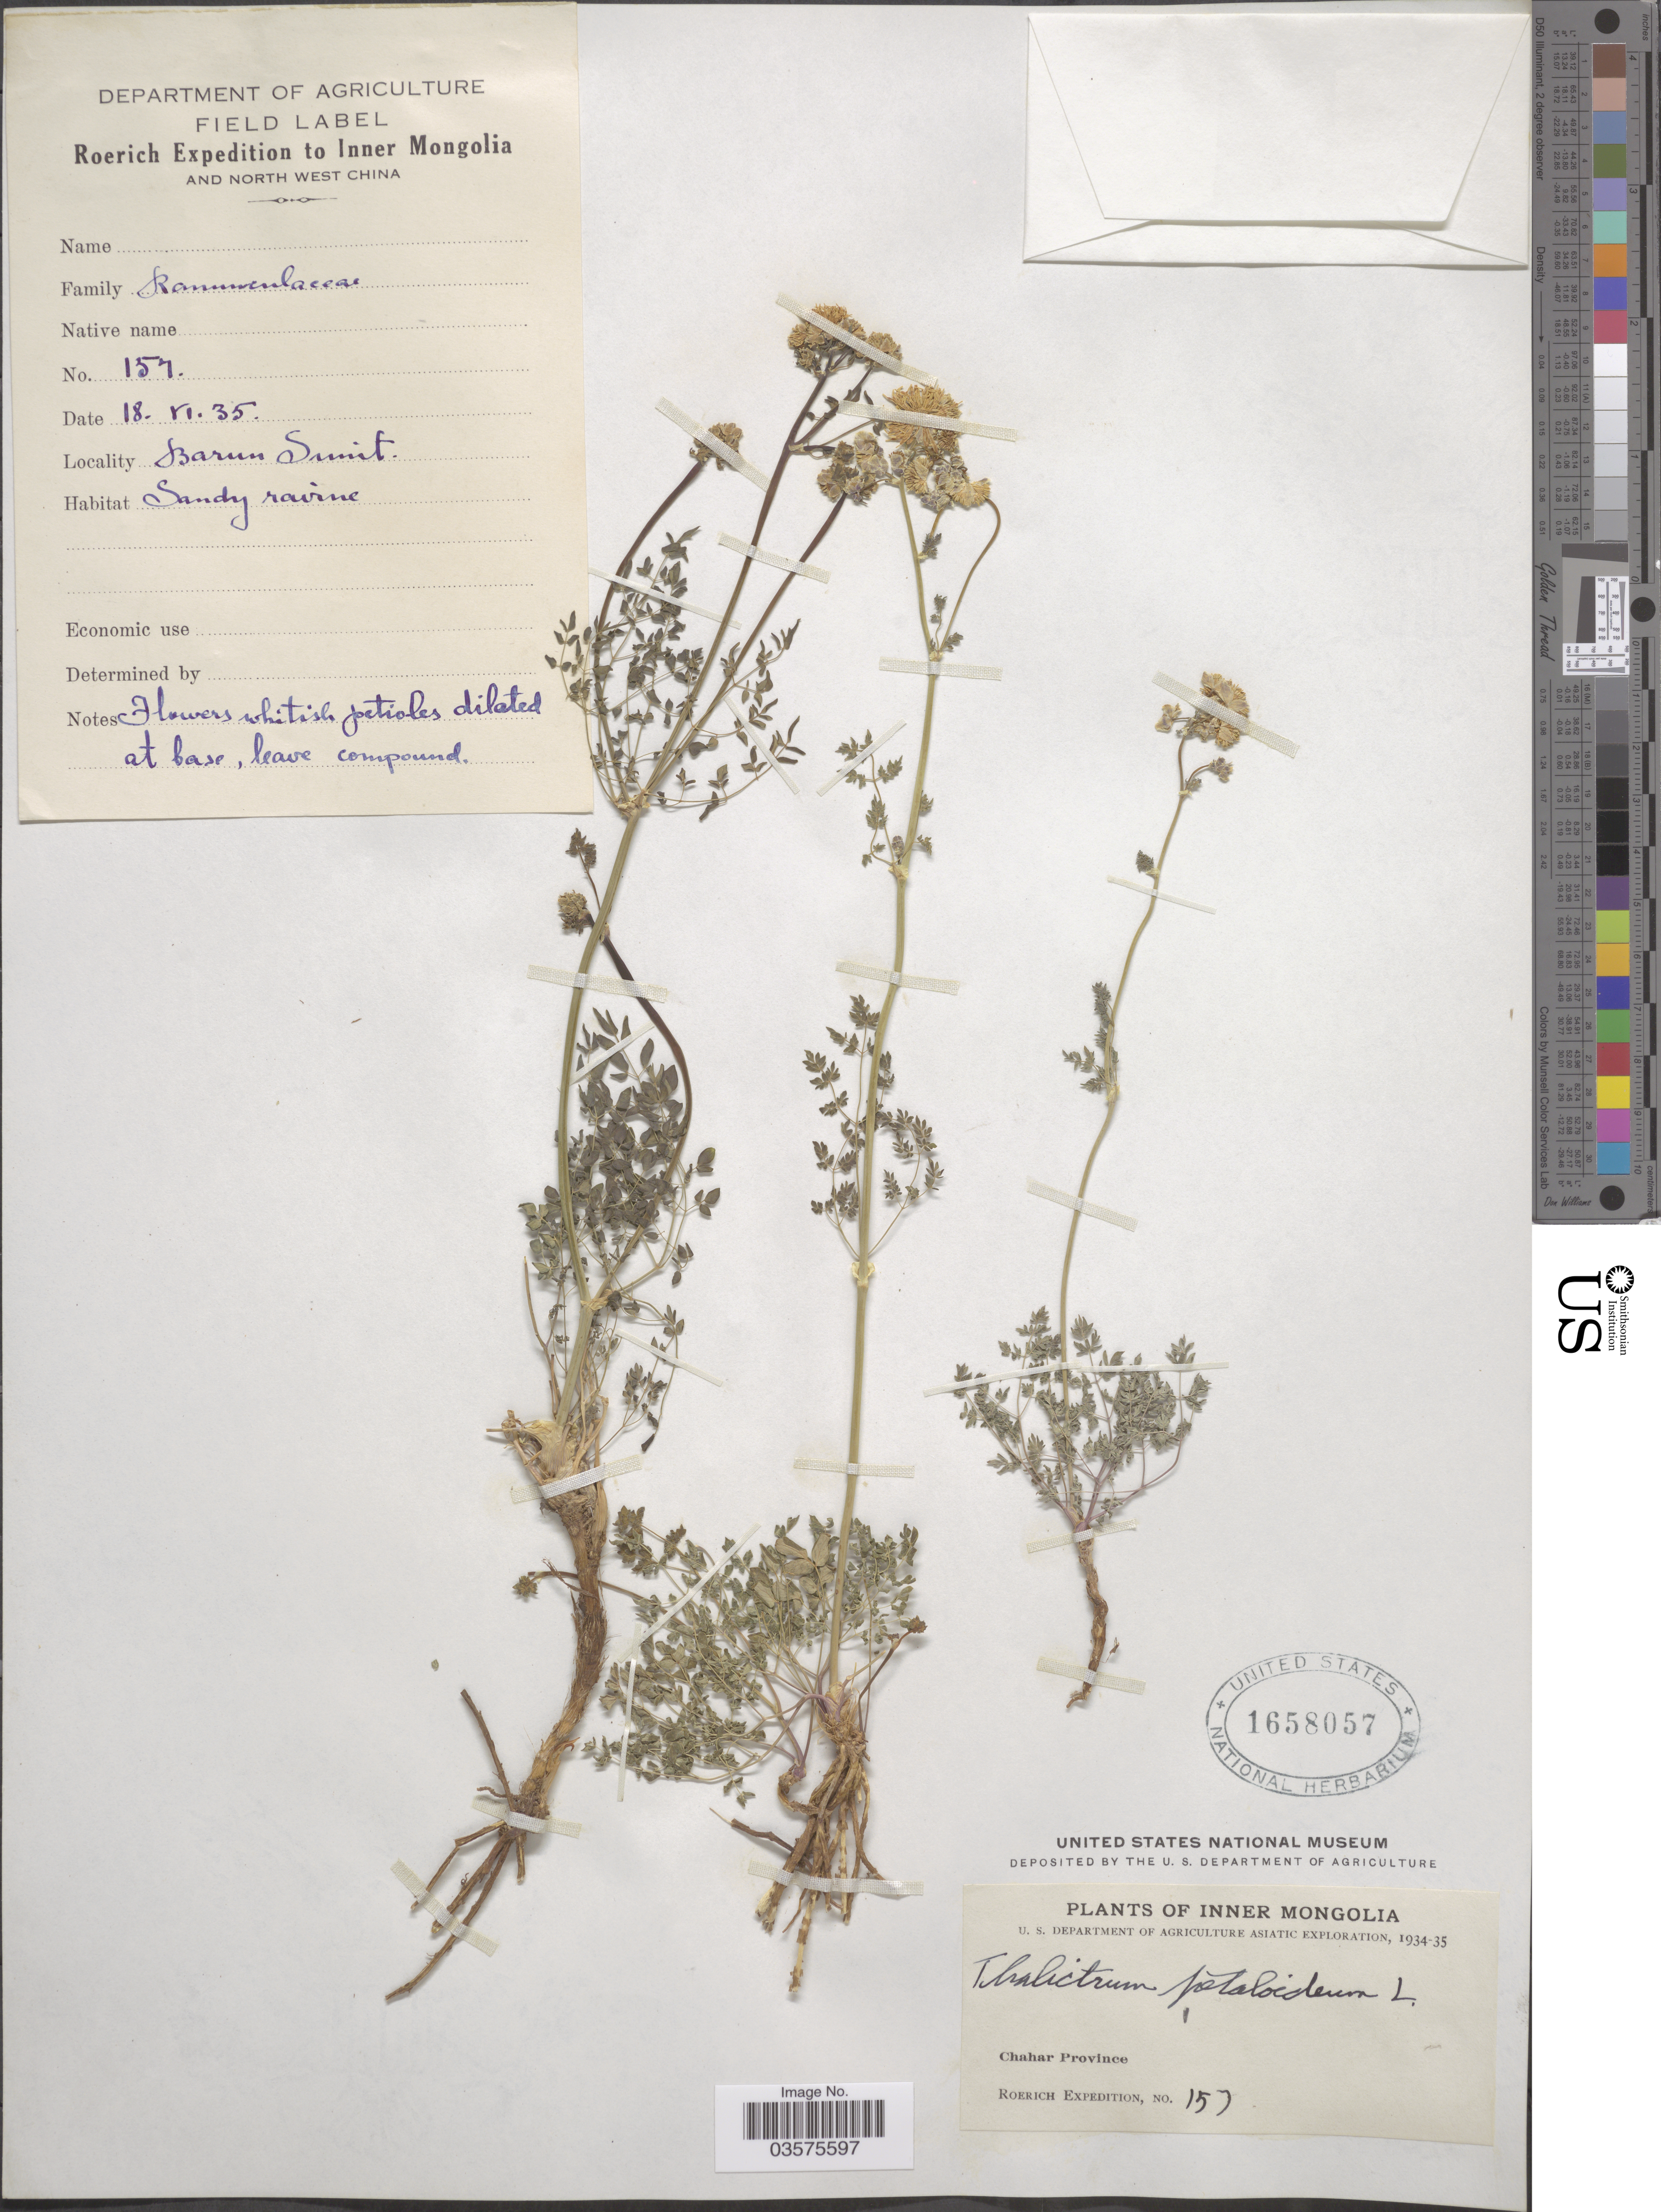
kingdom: Plantae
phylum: Tracheophyta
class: Magnoliopsida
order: Ranunculales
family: Ranunculaceae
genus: Thalictrum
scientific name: Thalictrum petaloideum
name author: L.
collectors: Roerich Expedition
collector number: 157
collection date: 1935-06-18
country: China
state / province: Nei Monggol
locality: Inner Mongolia and North West China. Barun Sunit. Chahar Province.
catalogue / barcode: US 1658057